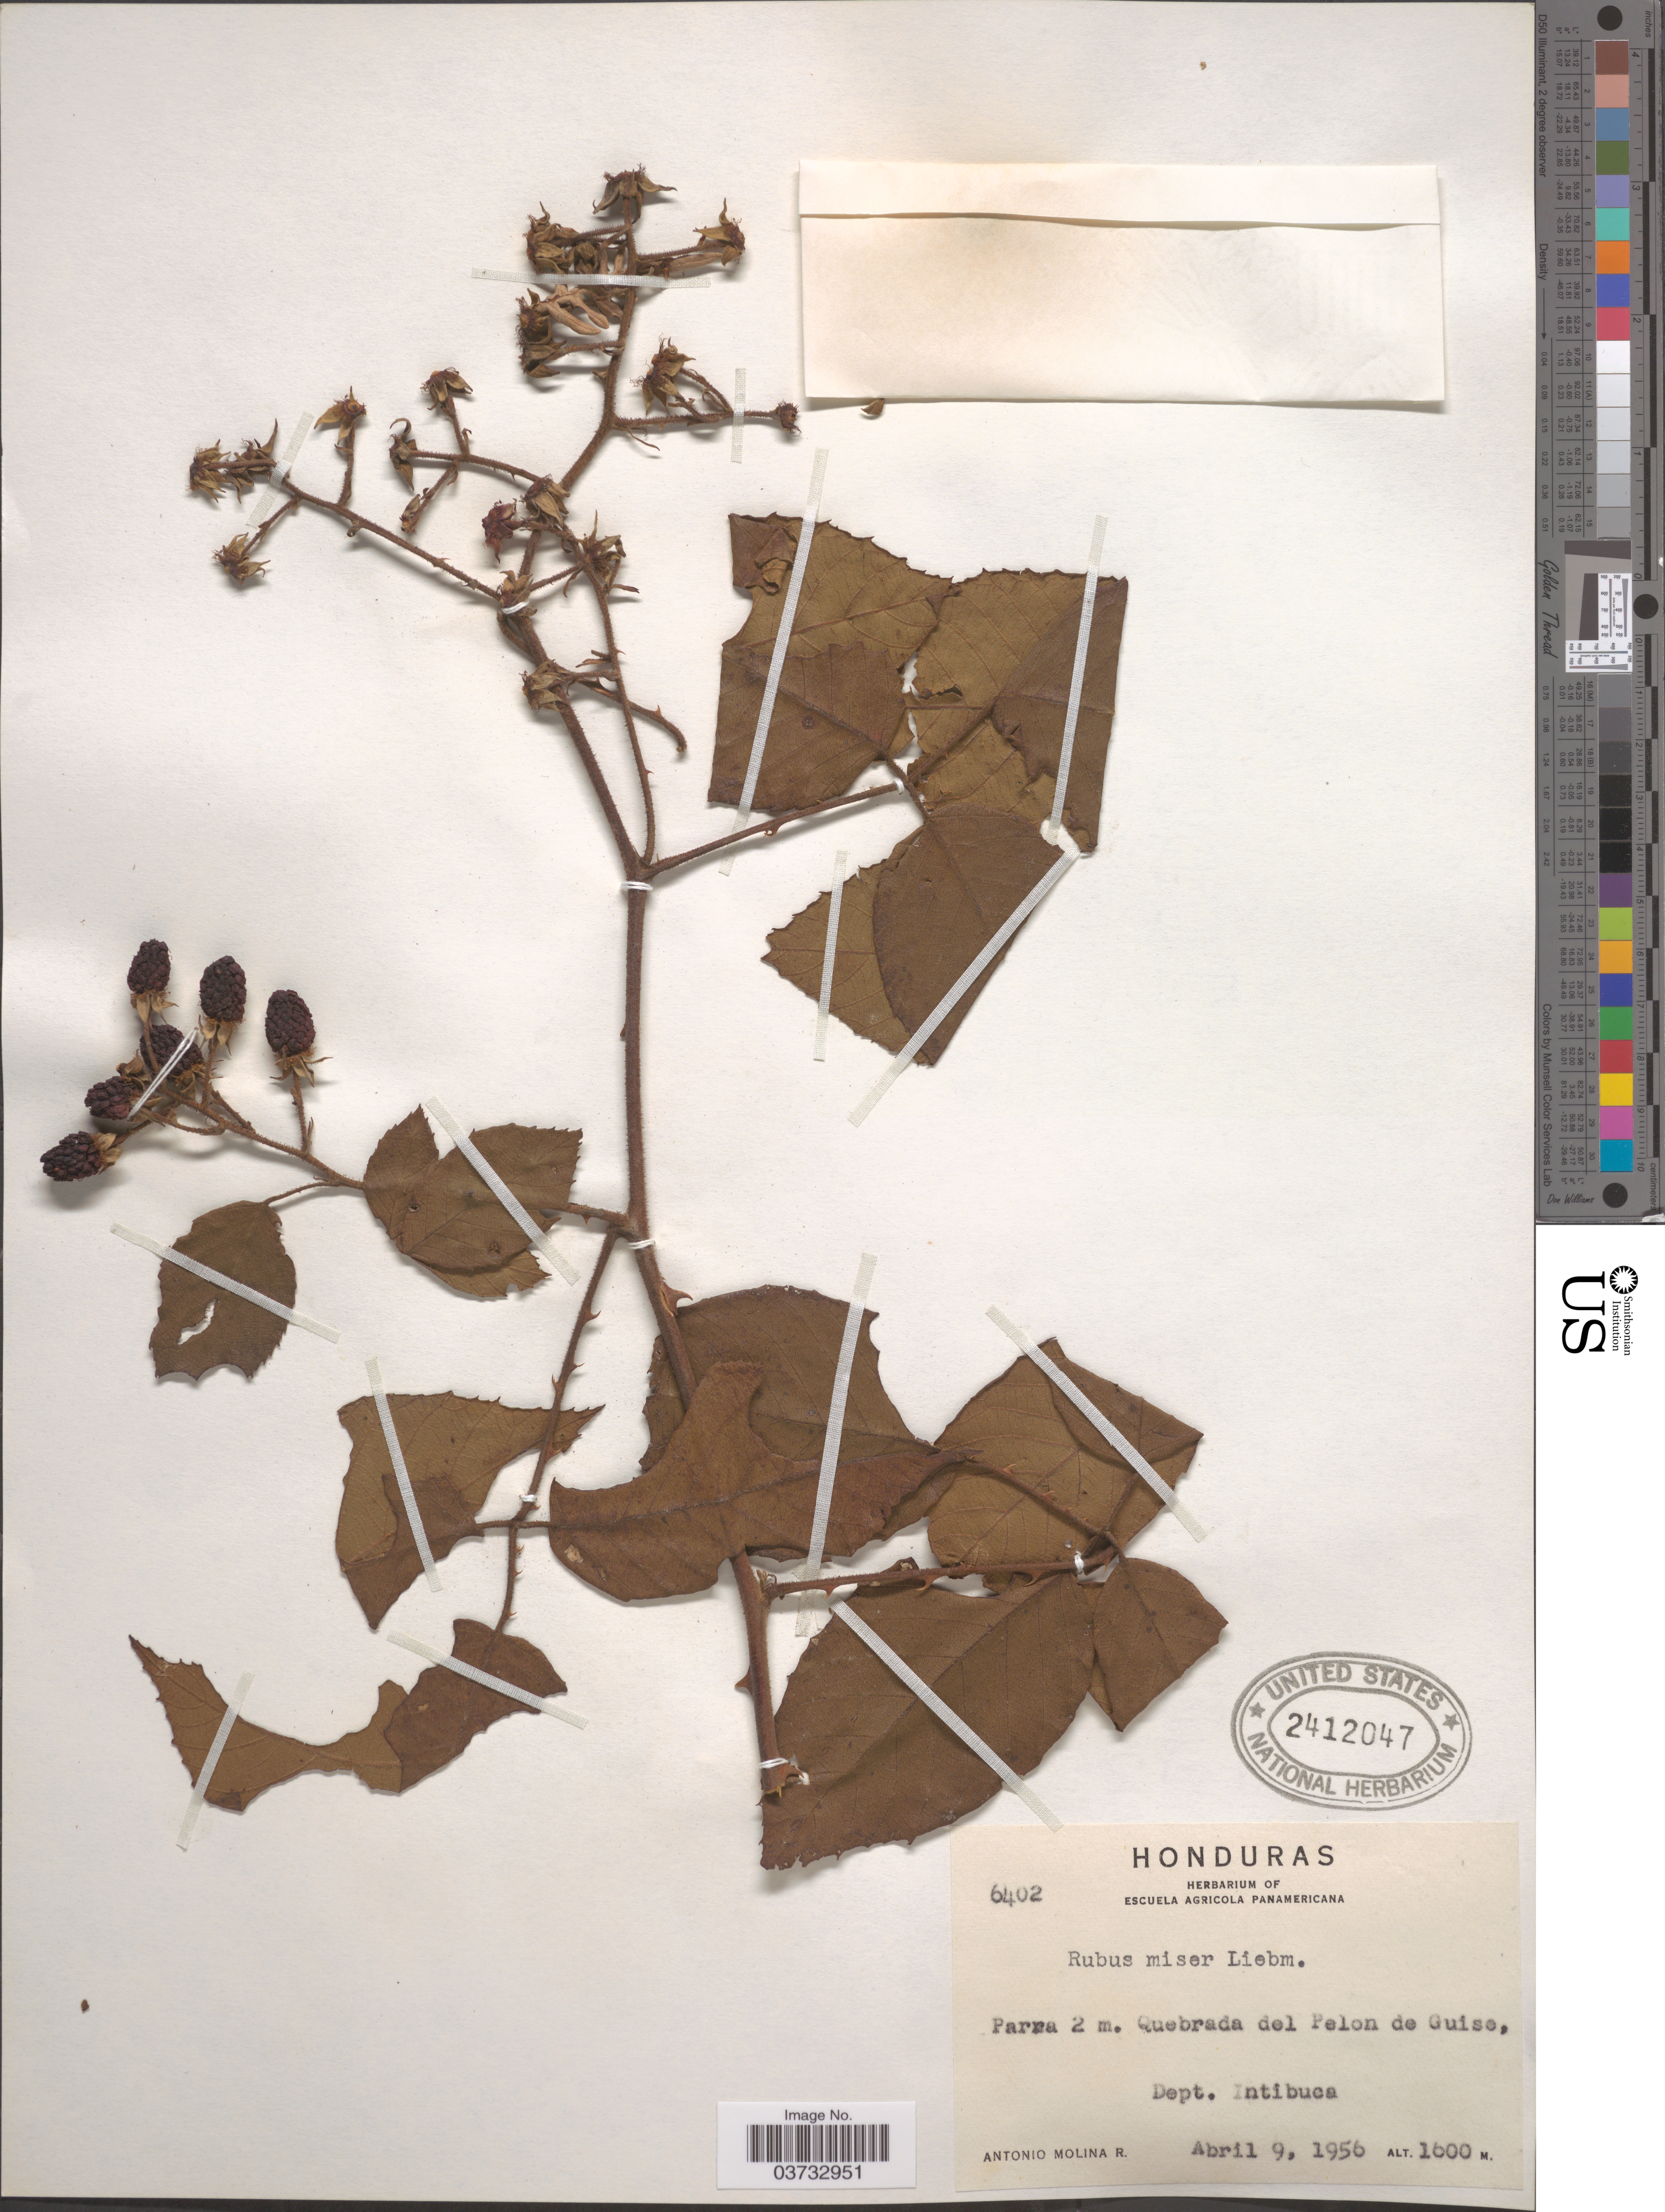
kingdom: Plantae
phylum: Tracheophyta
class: Magnoliopsida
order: Rosales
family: Rosaceae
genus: Rubus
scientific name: Rubus miser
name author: Liebm.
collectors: A. Molina R.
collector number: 6402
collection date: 1956-04-09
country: Honduras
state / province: Intibuca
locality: Quebrada del Pelon de Guise, Dept. Intibuca.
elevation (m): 1600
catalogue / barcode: US 2412047